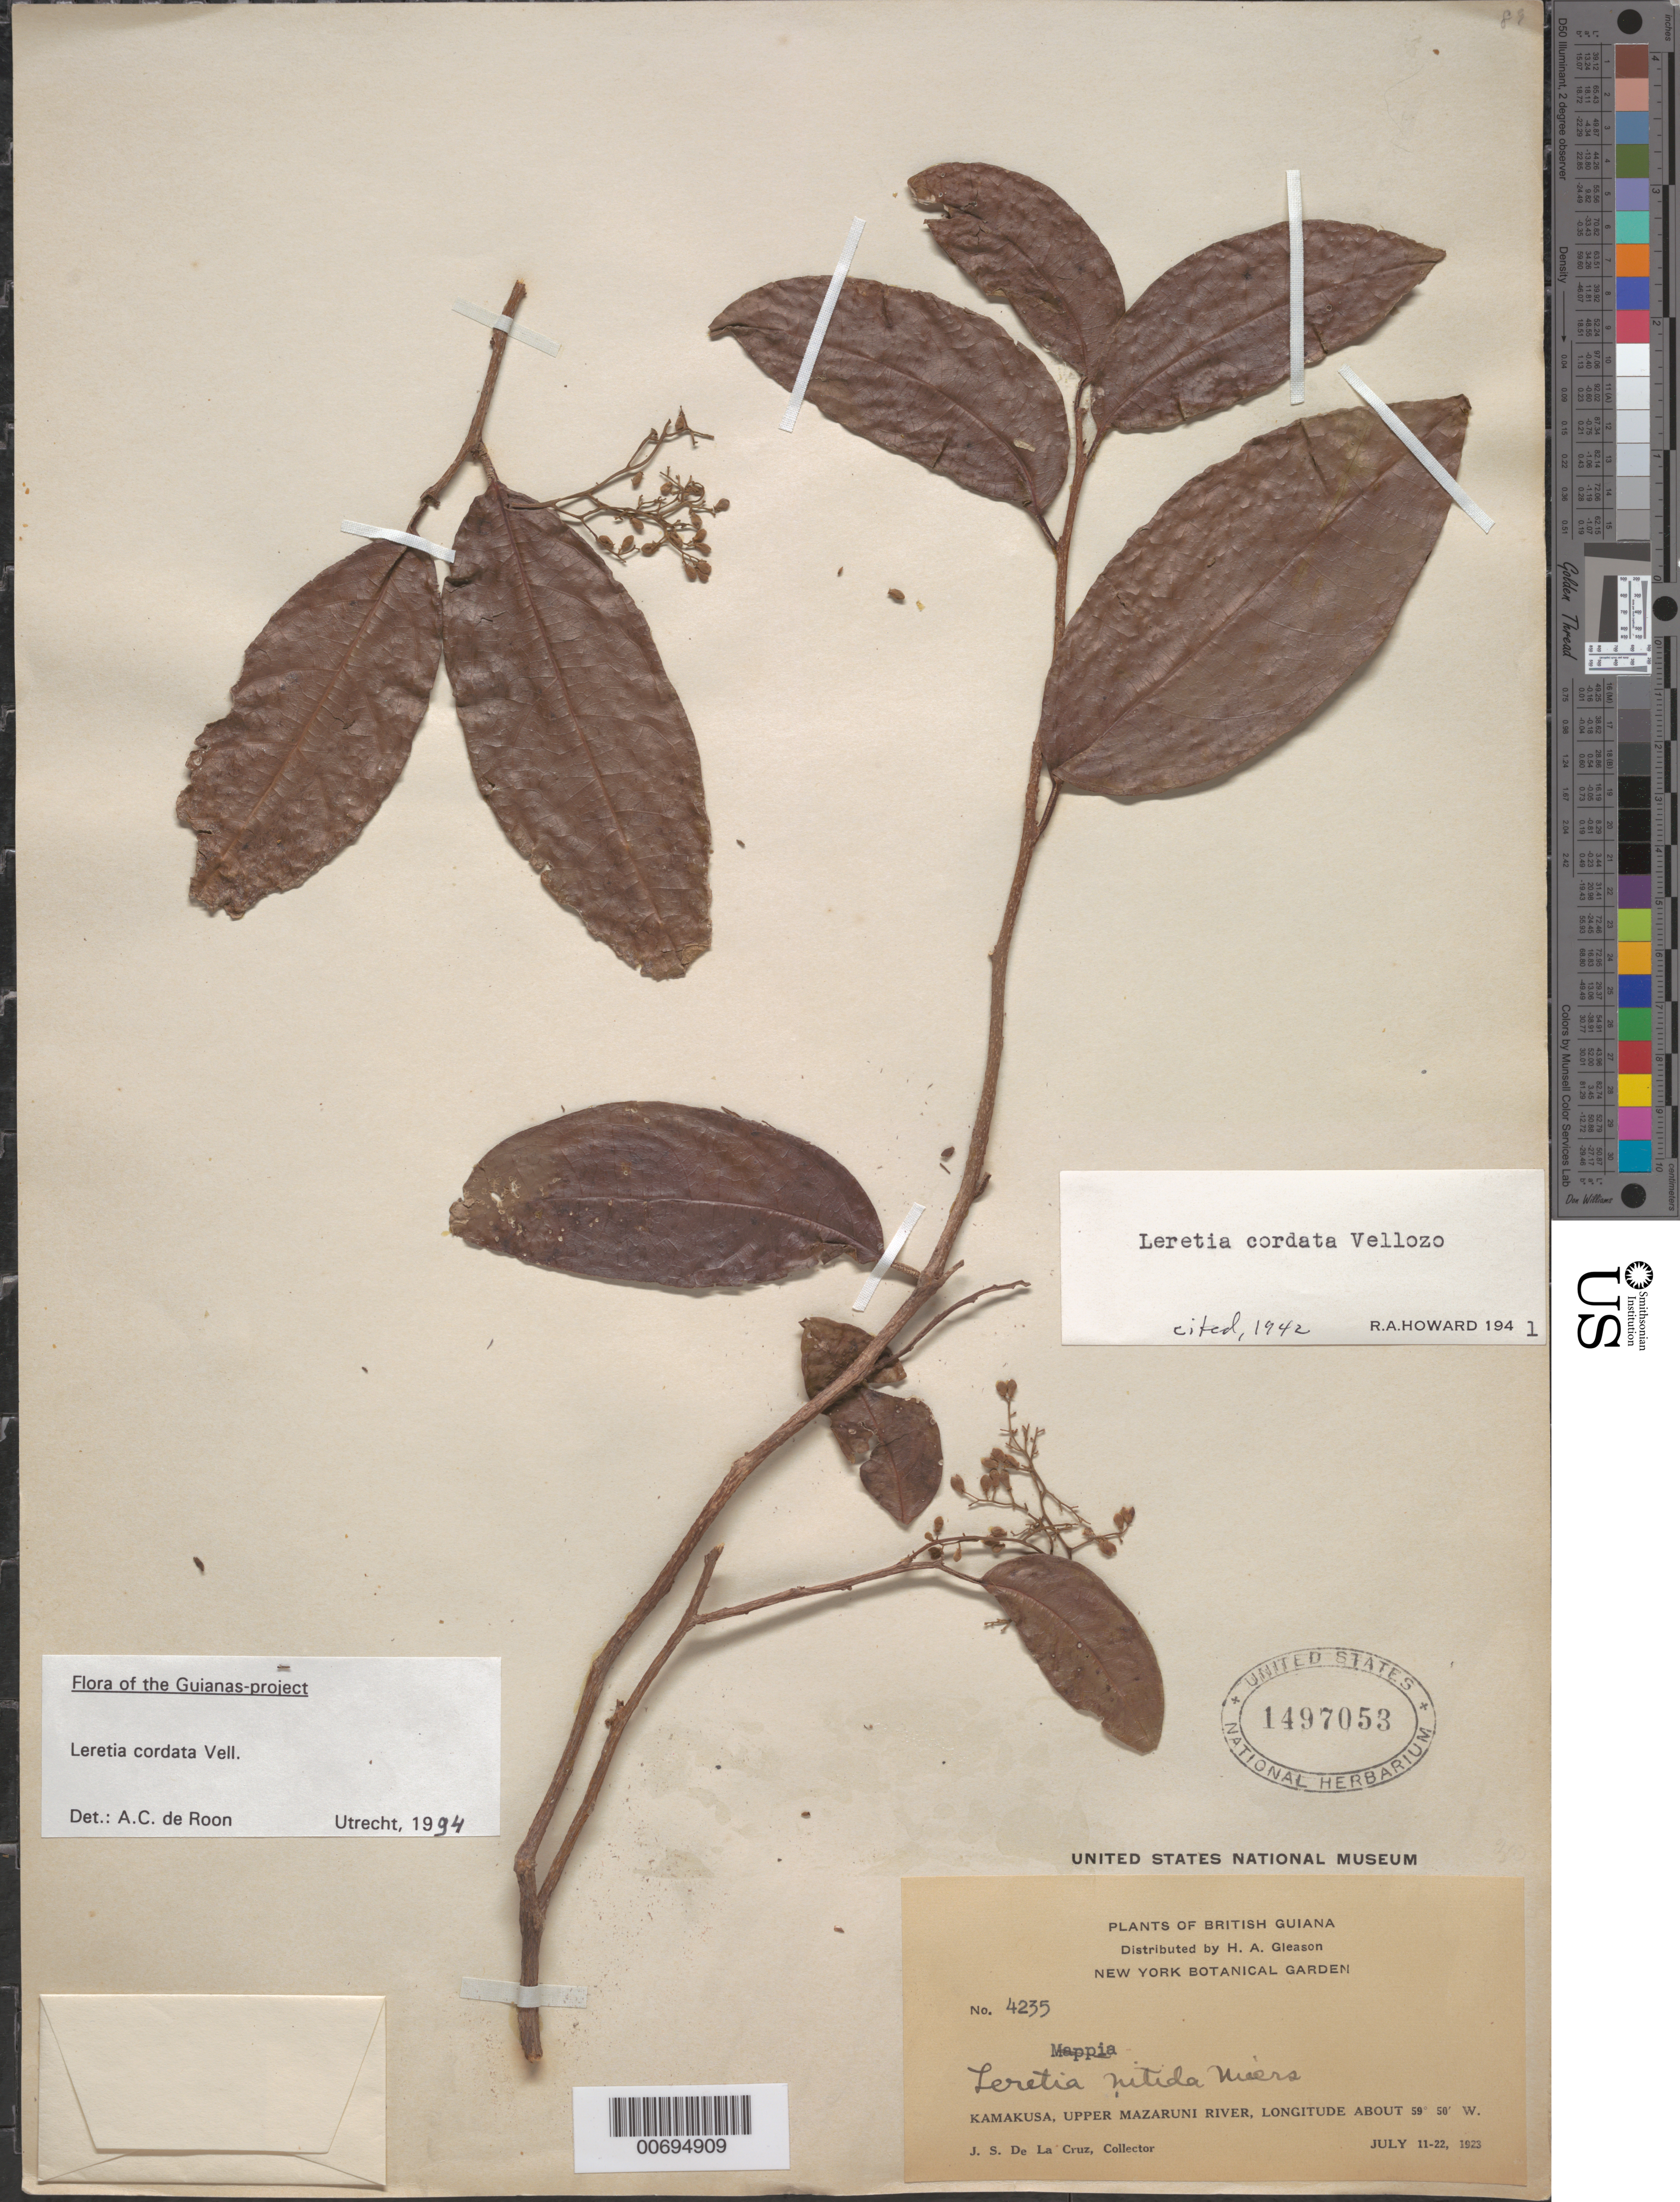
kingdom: Plantae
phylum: Tracheophyta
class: Magnoliopsida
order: Icacinales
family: Icacinaceae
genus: Leretia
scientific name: Leretia cordata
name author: Vell.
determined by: de Roon, A. C.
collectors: J. S. de la Cruz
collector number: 4235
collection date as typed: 11-Jul-23 to 22-Jul-23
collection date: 1923-07-11/1923-07-22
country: Guyana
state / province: Cuyuni-Mazaruni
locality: Kamakusa, Upper Mazaruni R.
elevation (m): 100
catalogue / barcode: US 1497053